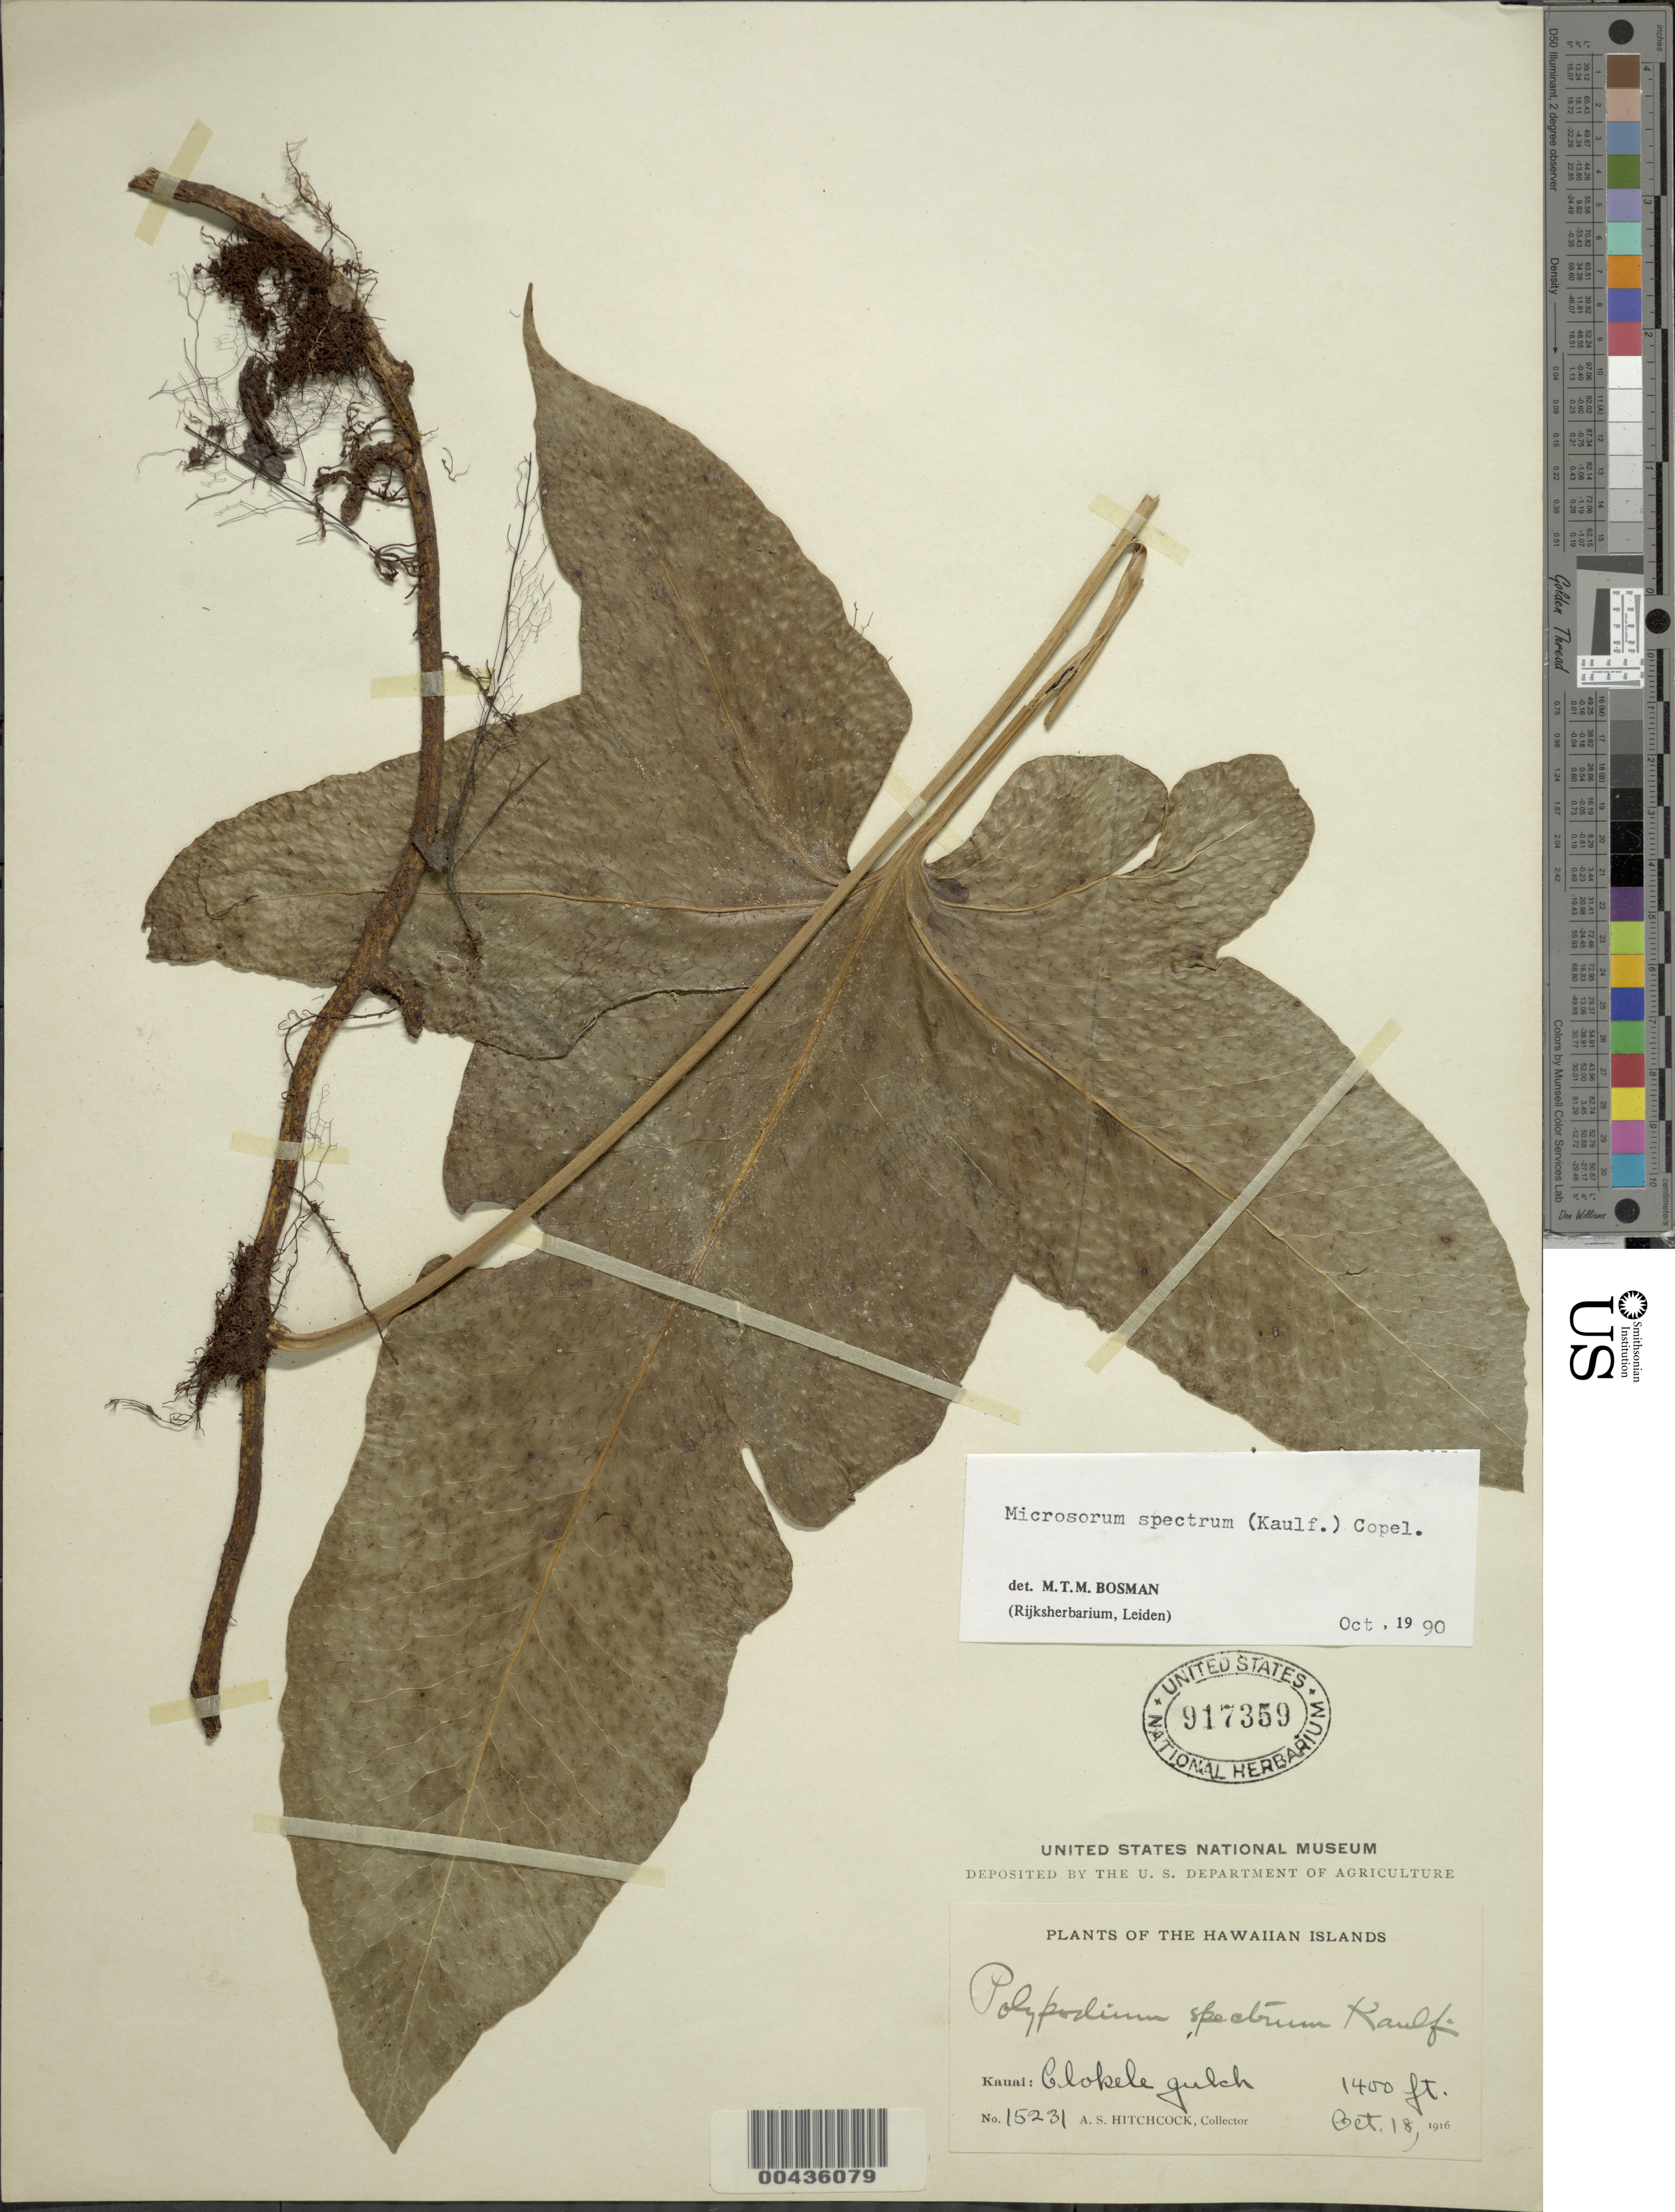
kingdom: Plantae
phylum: Tracheophyta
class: Polypodiopsida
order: Polypodiales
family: Polypodiaceae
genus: Microsorum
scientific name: Microsorum spectrum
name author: (Kaulf.) Copel.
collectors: A. S. Hitchcock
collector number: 15231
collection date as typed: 18 Oct 1916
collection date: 1916-10-18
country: United States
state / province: Hawaii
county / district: Kauai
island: Kaua'i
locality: Olokele gulch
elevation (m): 427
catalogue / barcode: US 917359